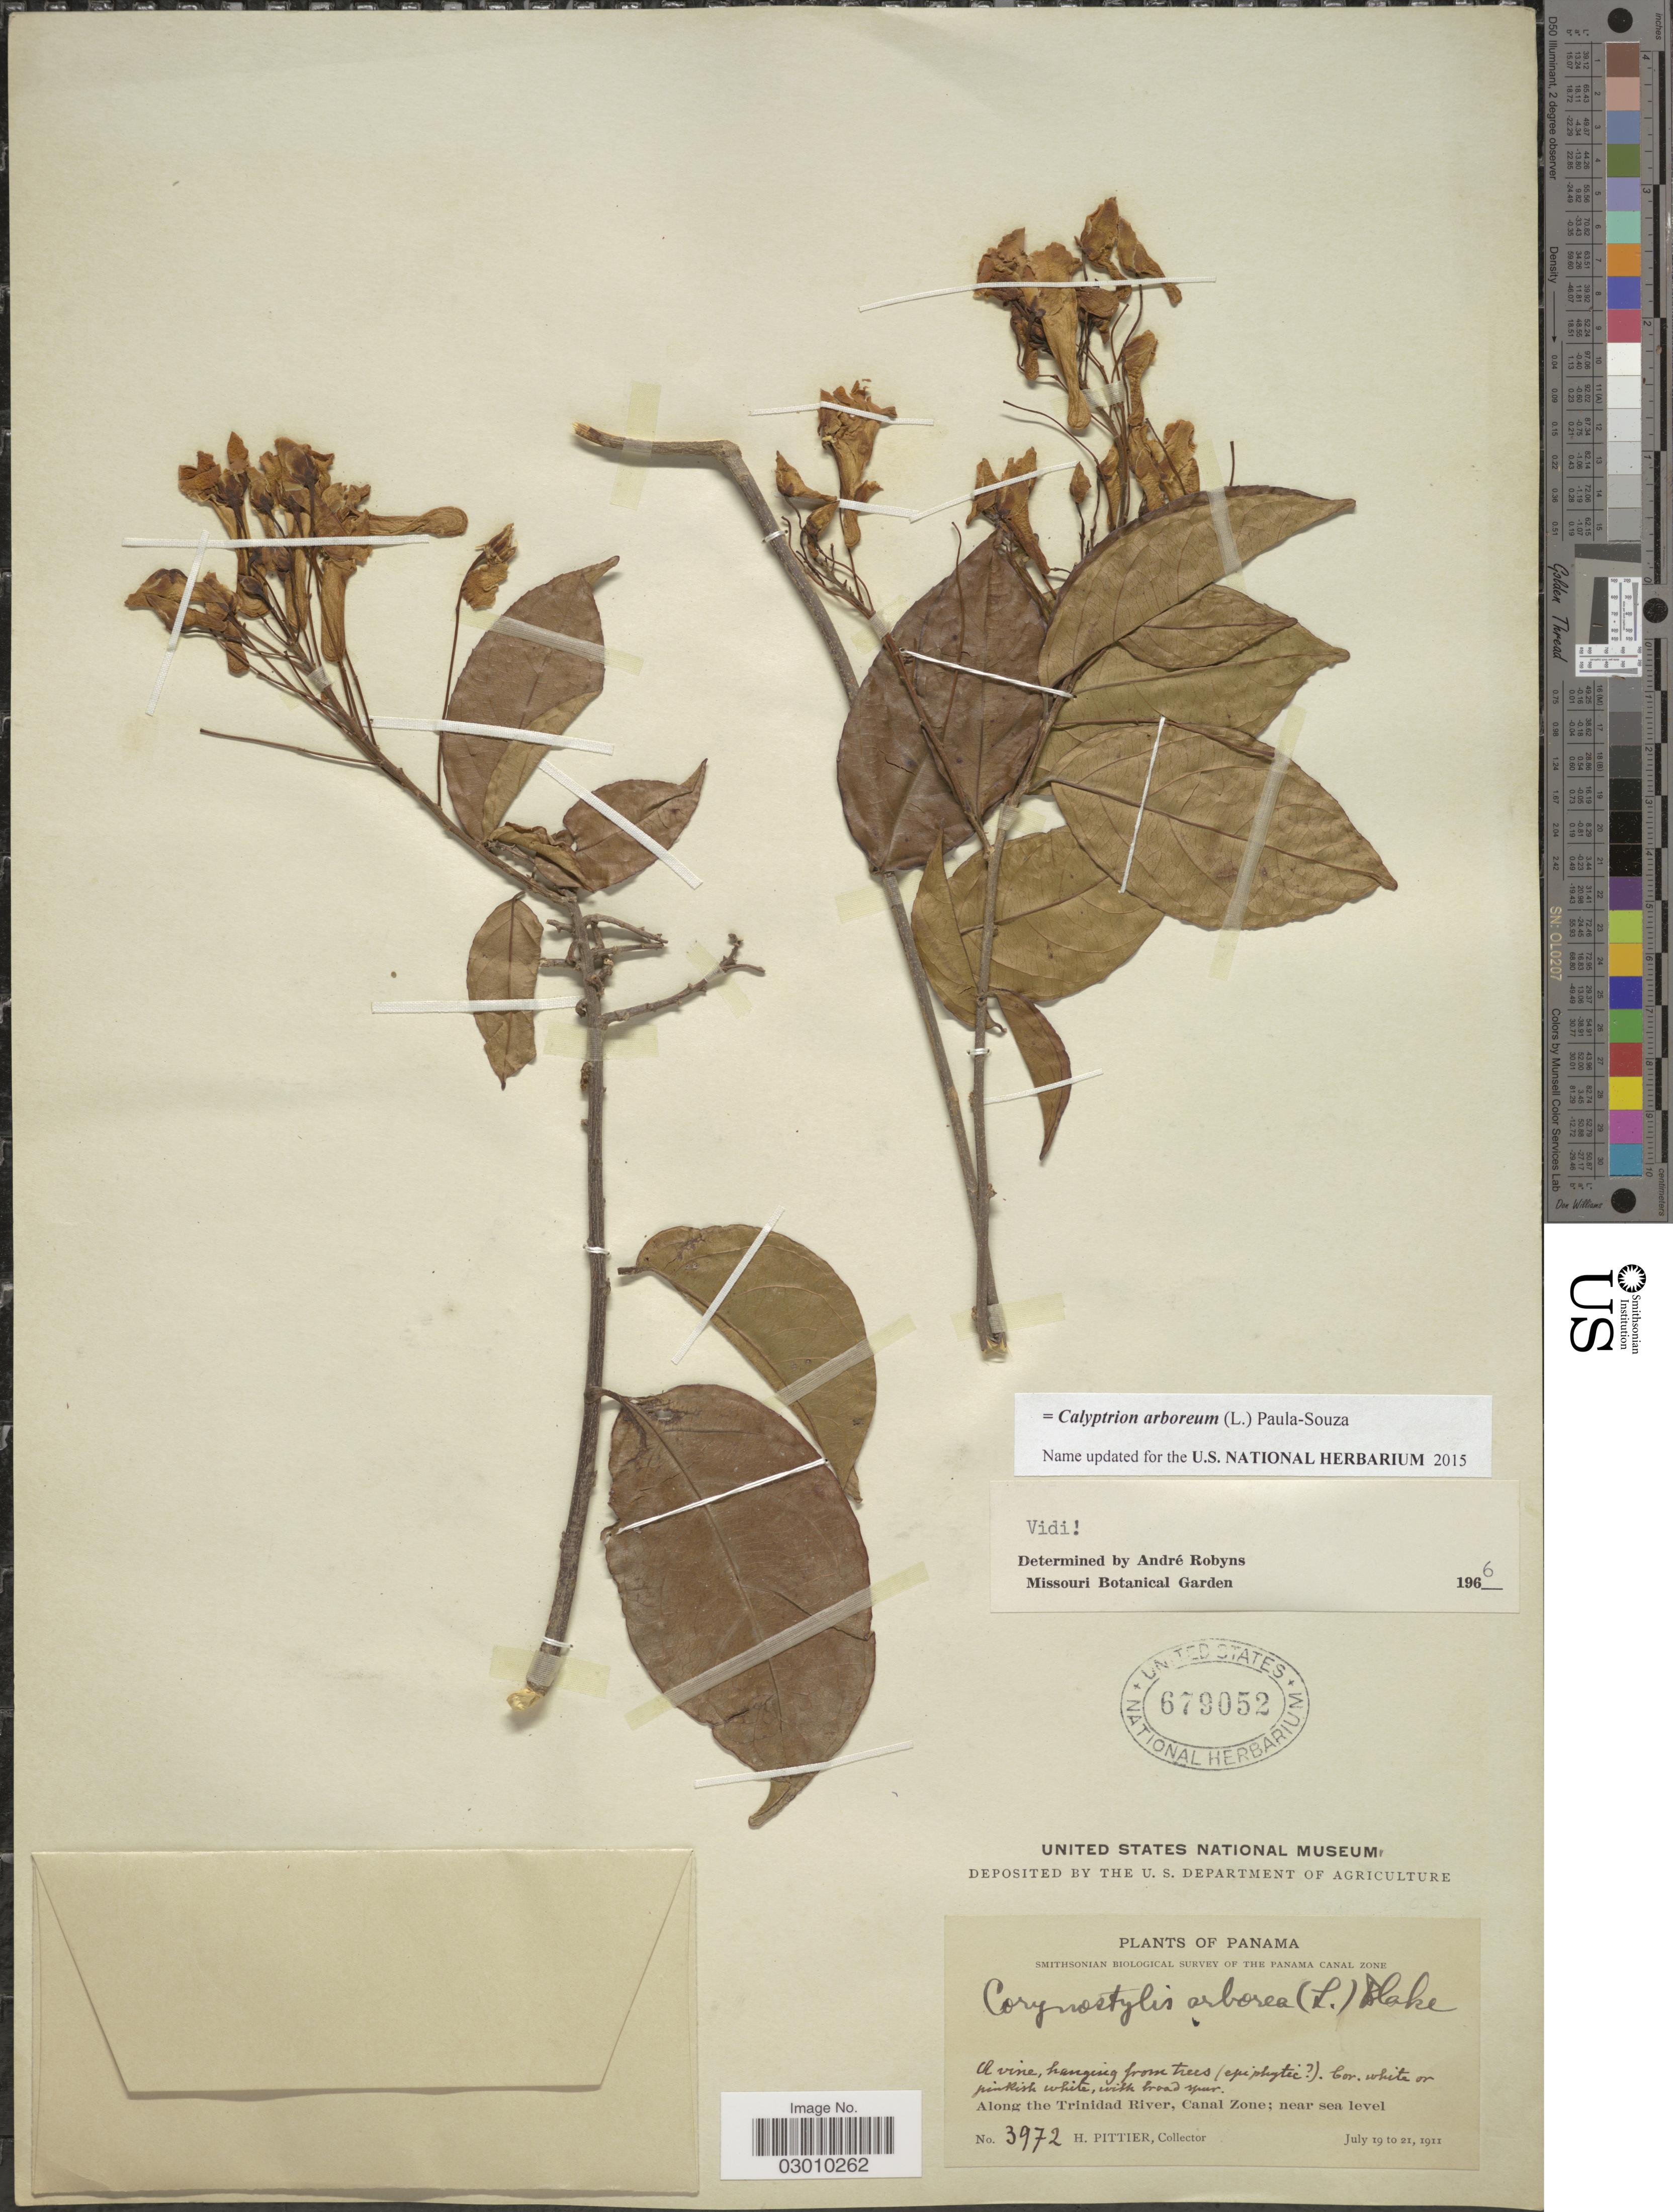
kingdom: Plantae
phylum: Tracheophyta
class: Magnoliopsida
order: Malpighiales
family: Violaceae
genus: Calyptrion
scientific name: Calyptrion sp.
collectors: H. F. Pittier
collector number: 3972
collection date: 1911-07-19/1911-07-21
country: Panama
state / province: Colón / Panamá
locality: Along the Trinidad River, Canal Zone.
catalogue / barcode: US 679052